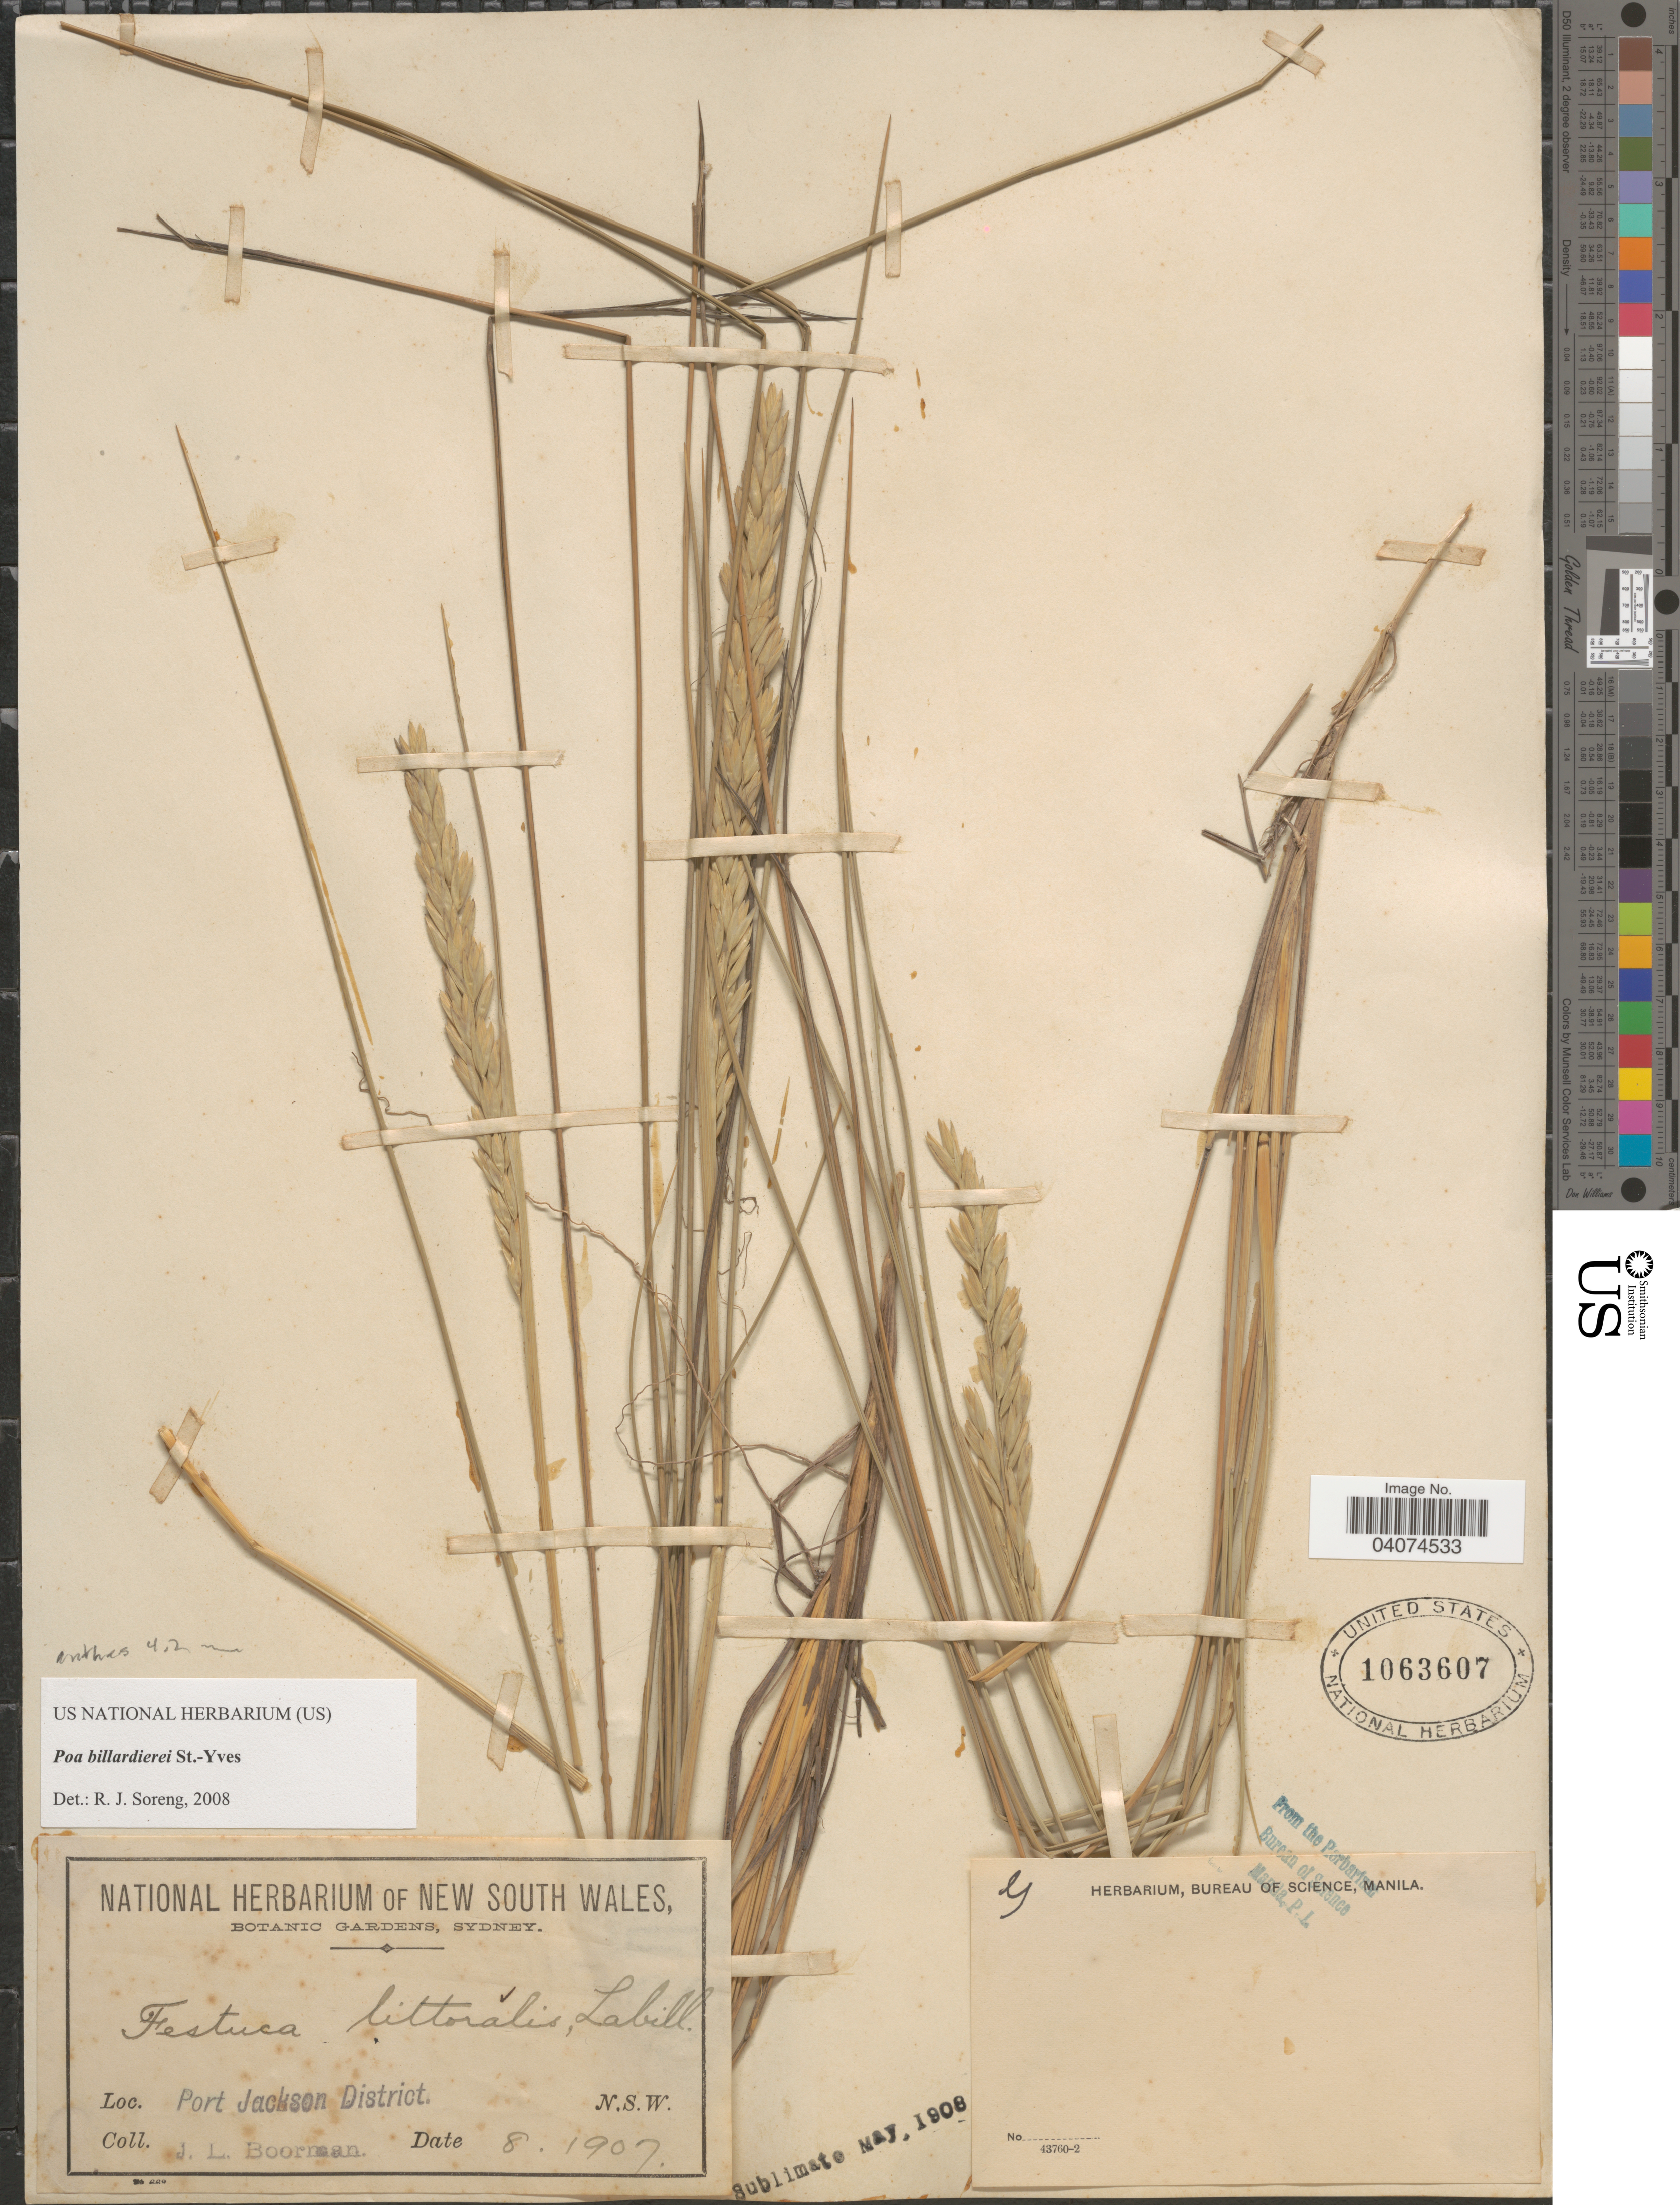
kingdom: Plantae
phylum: Tracheophyta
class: Liliopsida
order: Poales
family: Poaceae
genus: Poa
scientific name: Poa billardierei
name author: (Spreng.) St.-Yves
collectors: J. Boorman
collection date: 1907-08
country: Australia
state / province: New South Wales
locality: Port Jackson District.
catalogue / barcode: US 1063607